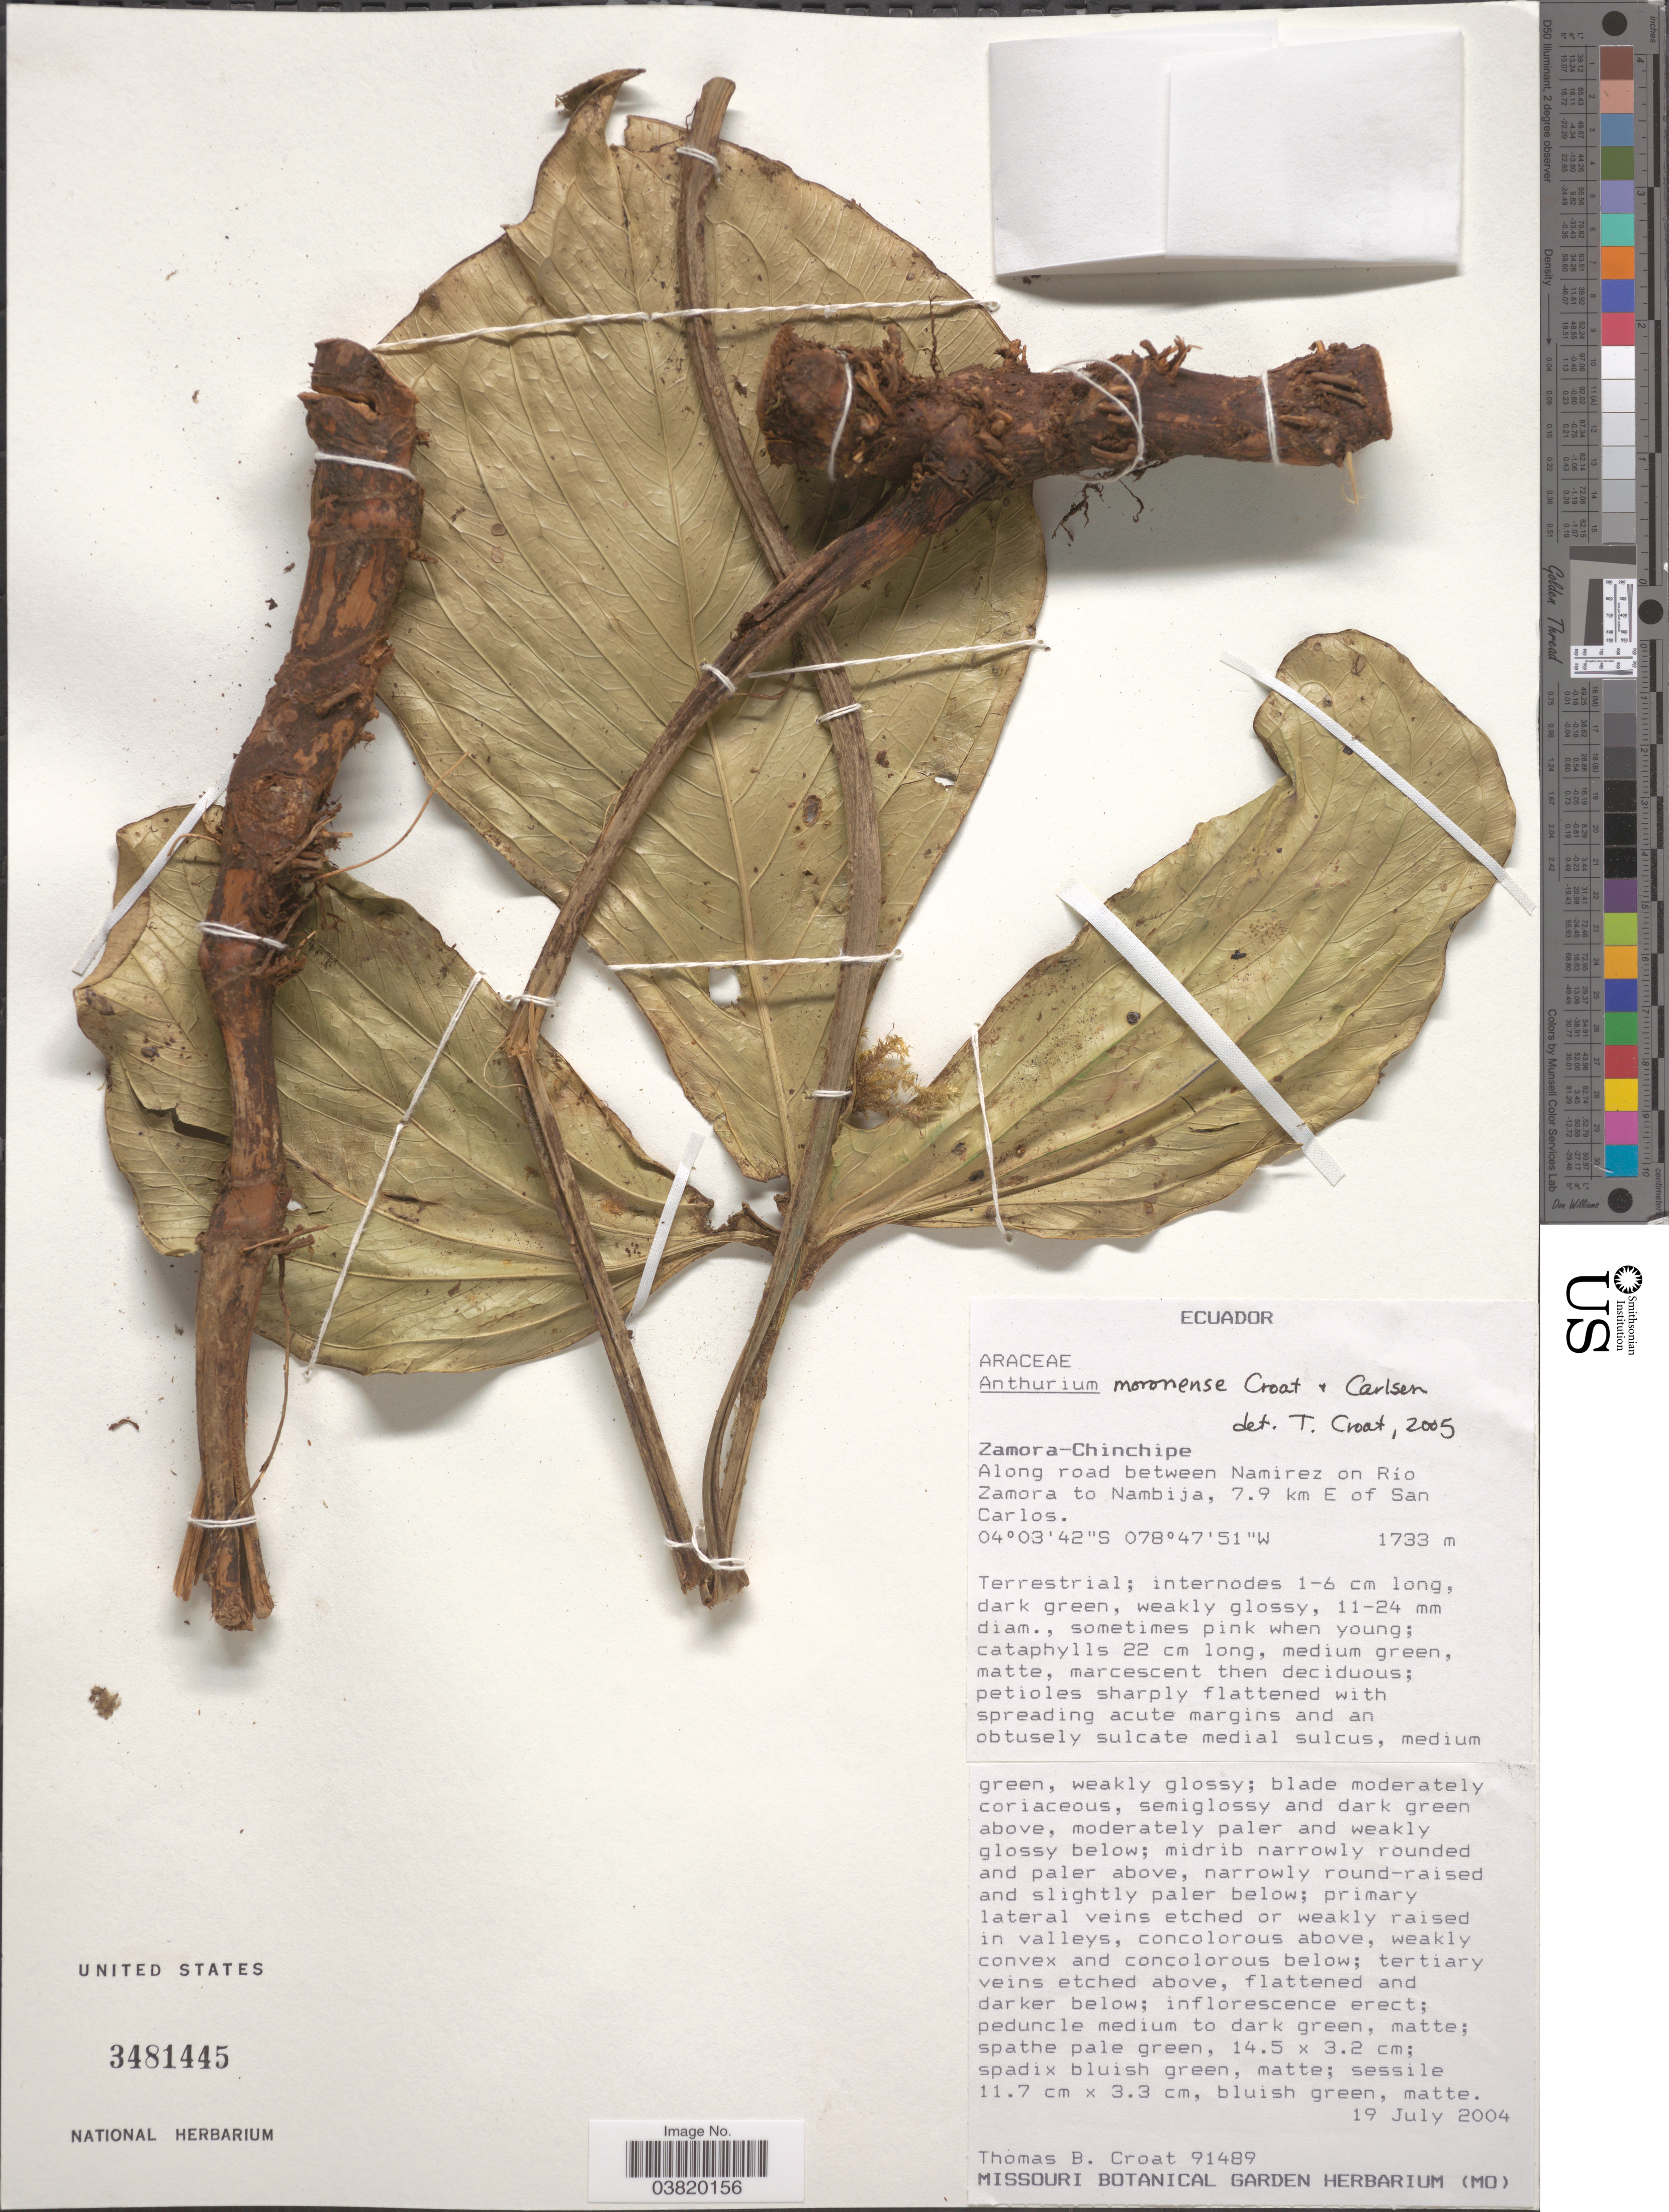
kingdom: Plantae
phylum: Tracheophyta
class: Liliopsida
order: Alismatales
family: Araceae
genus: Anthurium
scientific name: Anthurium moronense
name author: Croat & Carlsen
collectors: T. B. Croat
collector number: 91489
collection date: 2004-07-19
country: Ecuador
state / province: Zamora-Chinchipe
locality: Along road between Namirez on Rio Zamora to Nambija, 7.9 km E of San Carlos.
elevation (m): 1733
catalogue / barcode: US 3481445